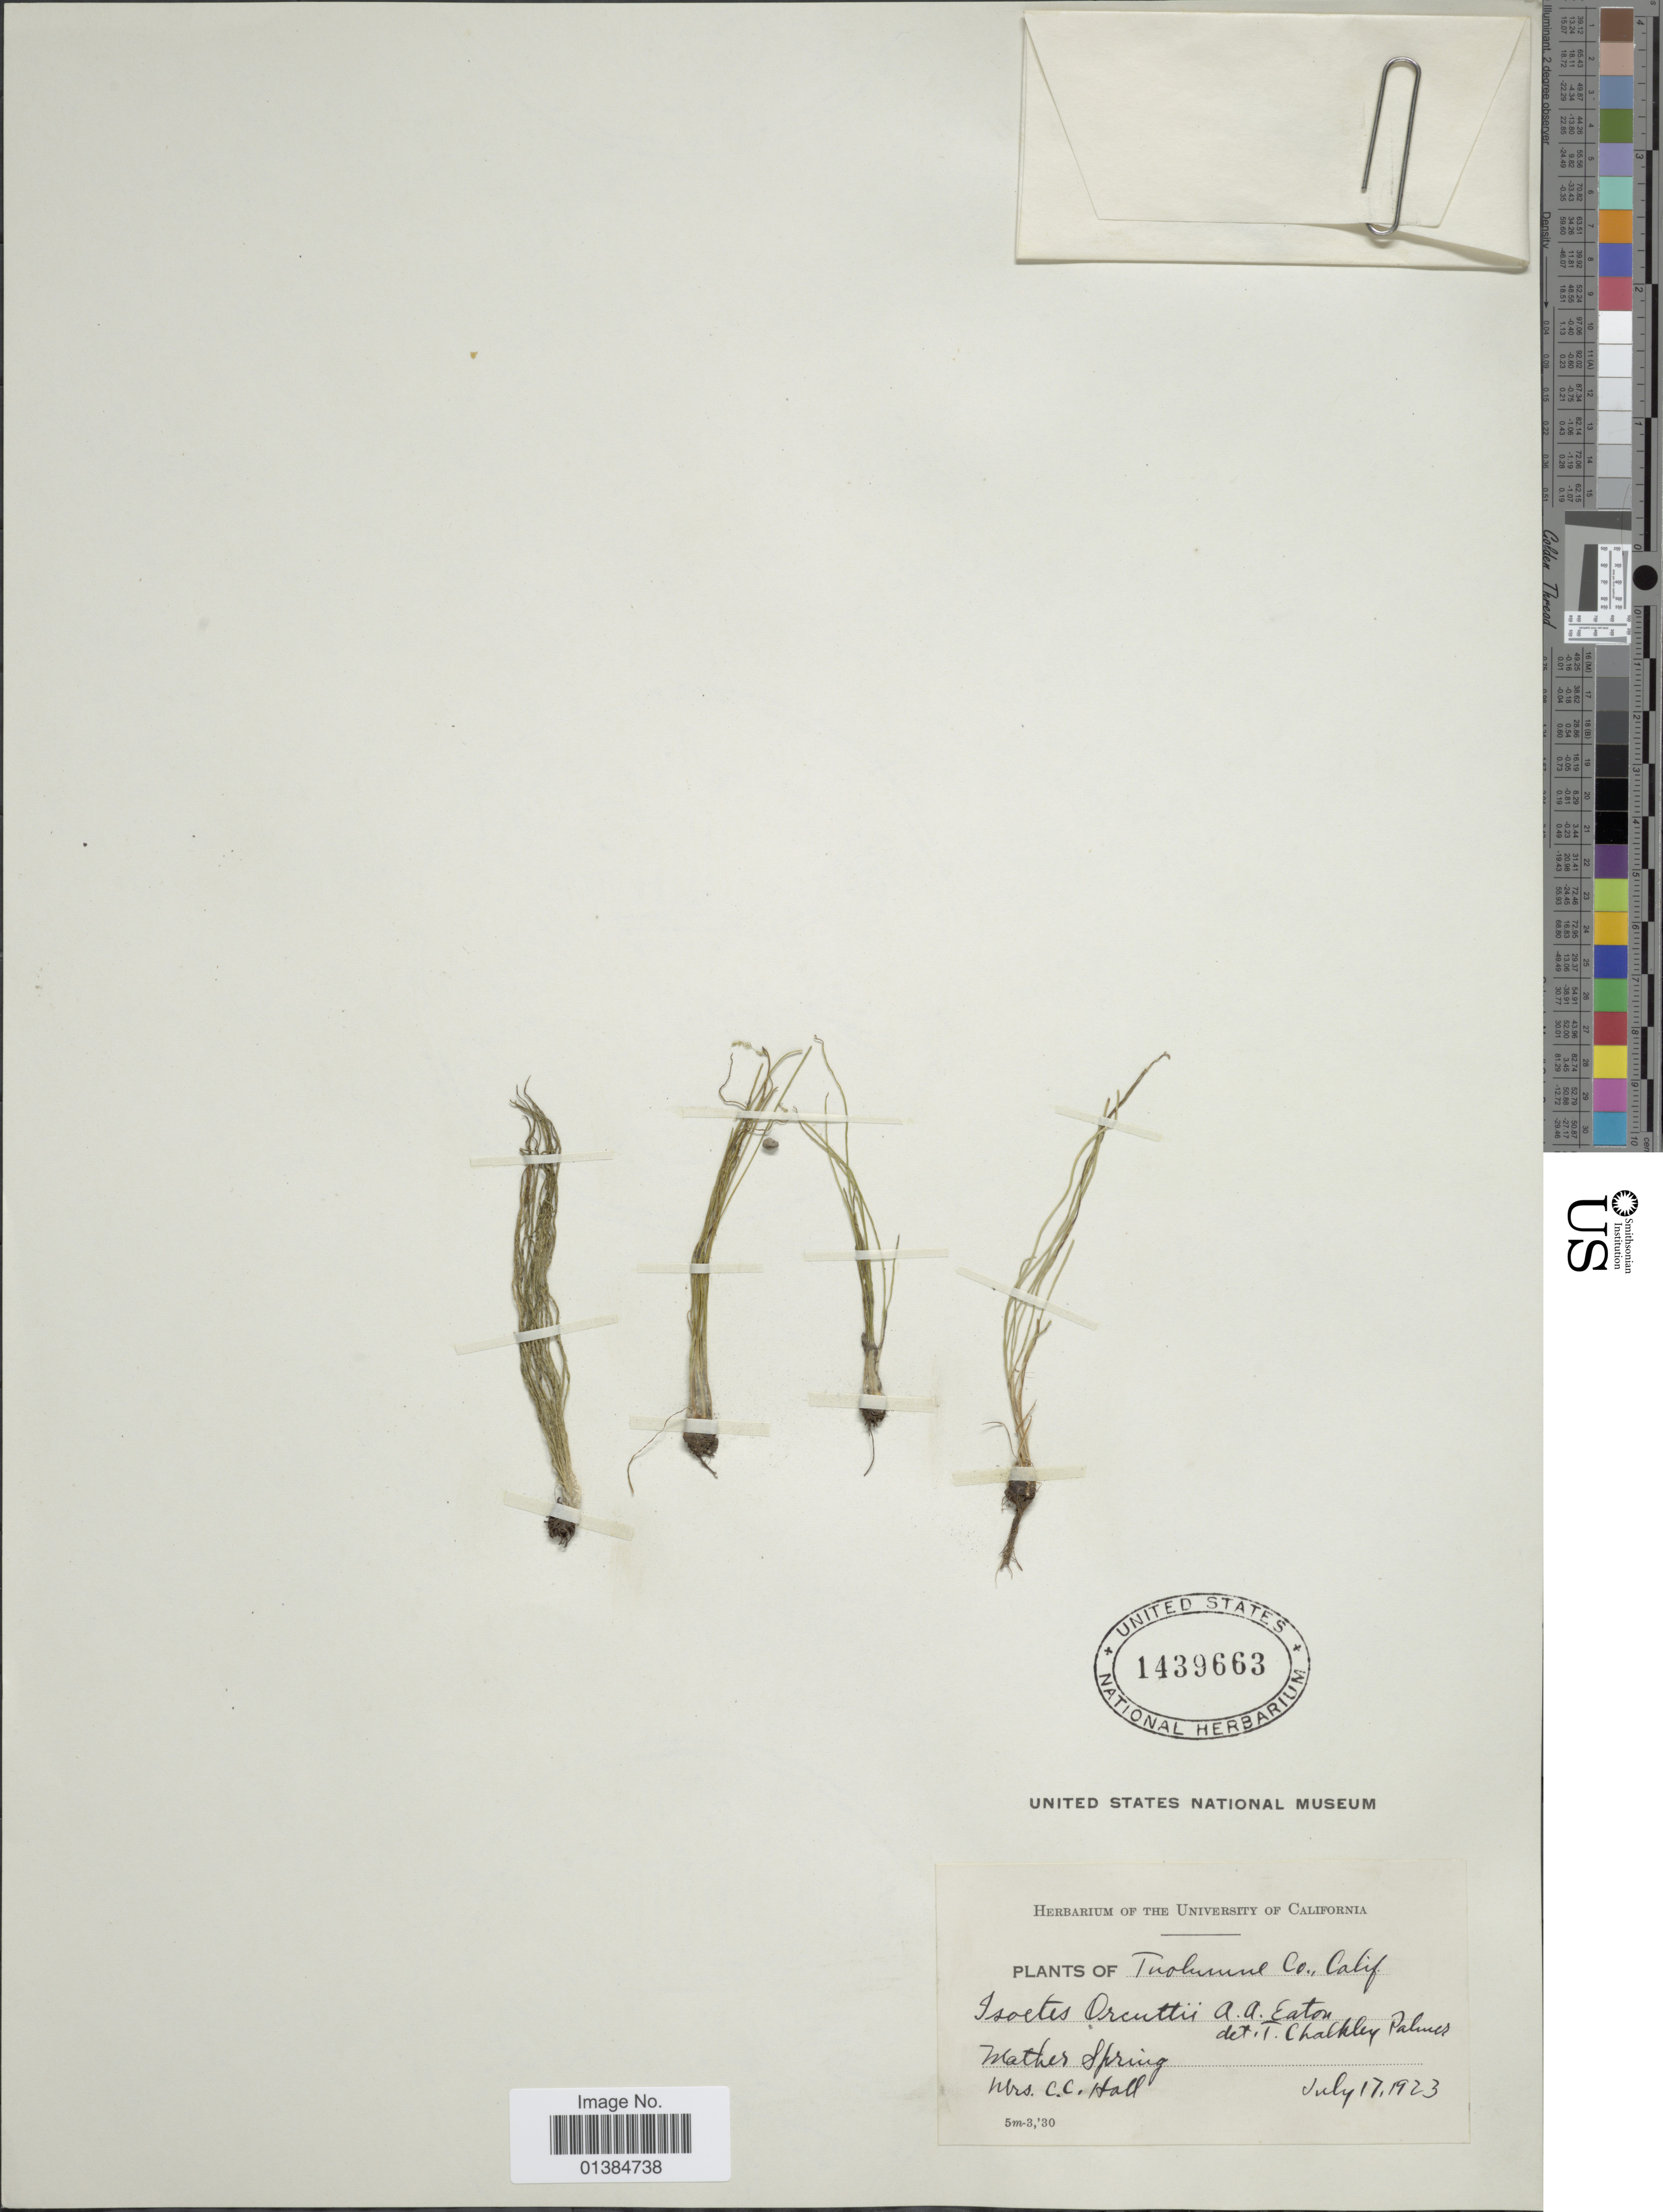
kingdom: Plantae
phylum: Tracheophyta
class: Lycopodiopsida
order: Isoetales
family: Isoetaceae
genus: Isoetes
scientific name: Isoetes orcuttii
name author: A.A. Eaton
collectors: C. C. Hall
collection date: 1923-07-17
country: United States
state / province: California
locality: Tolumne Co. Mather Spring.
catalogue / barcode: US 1439663